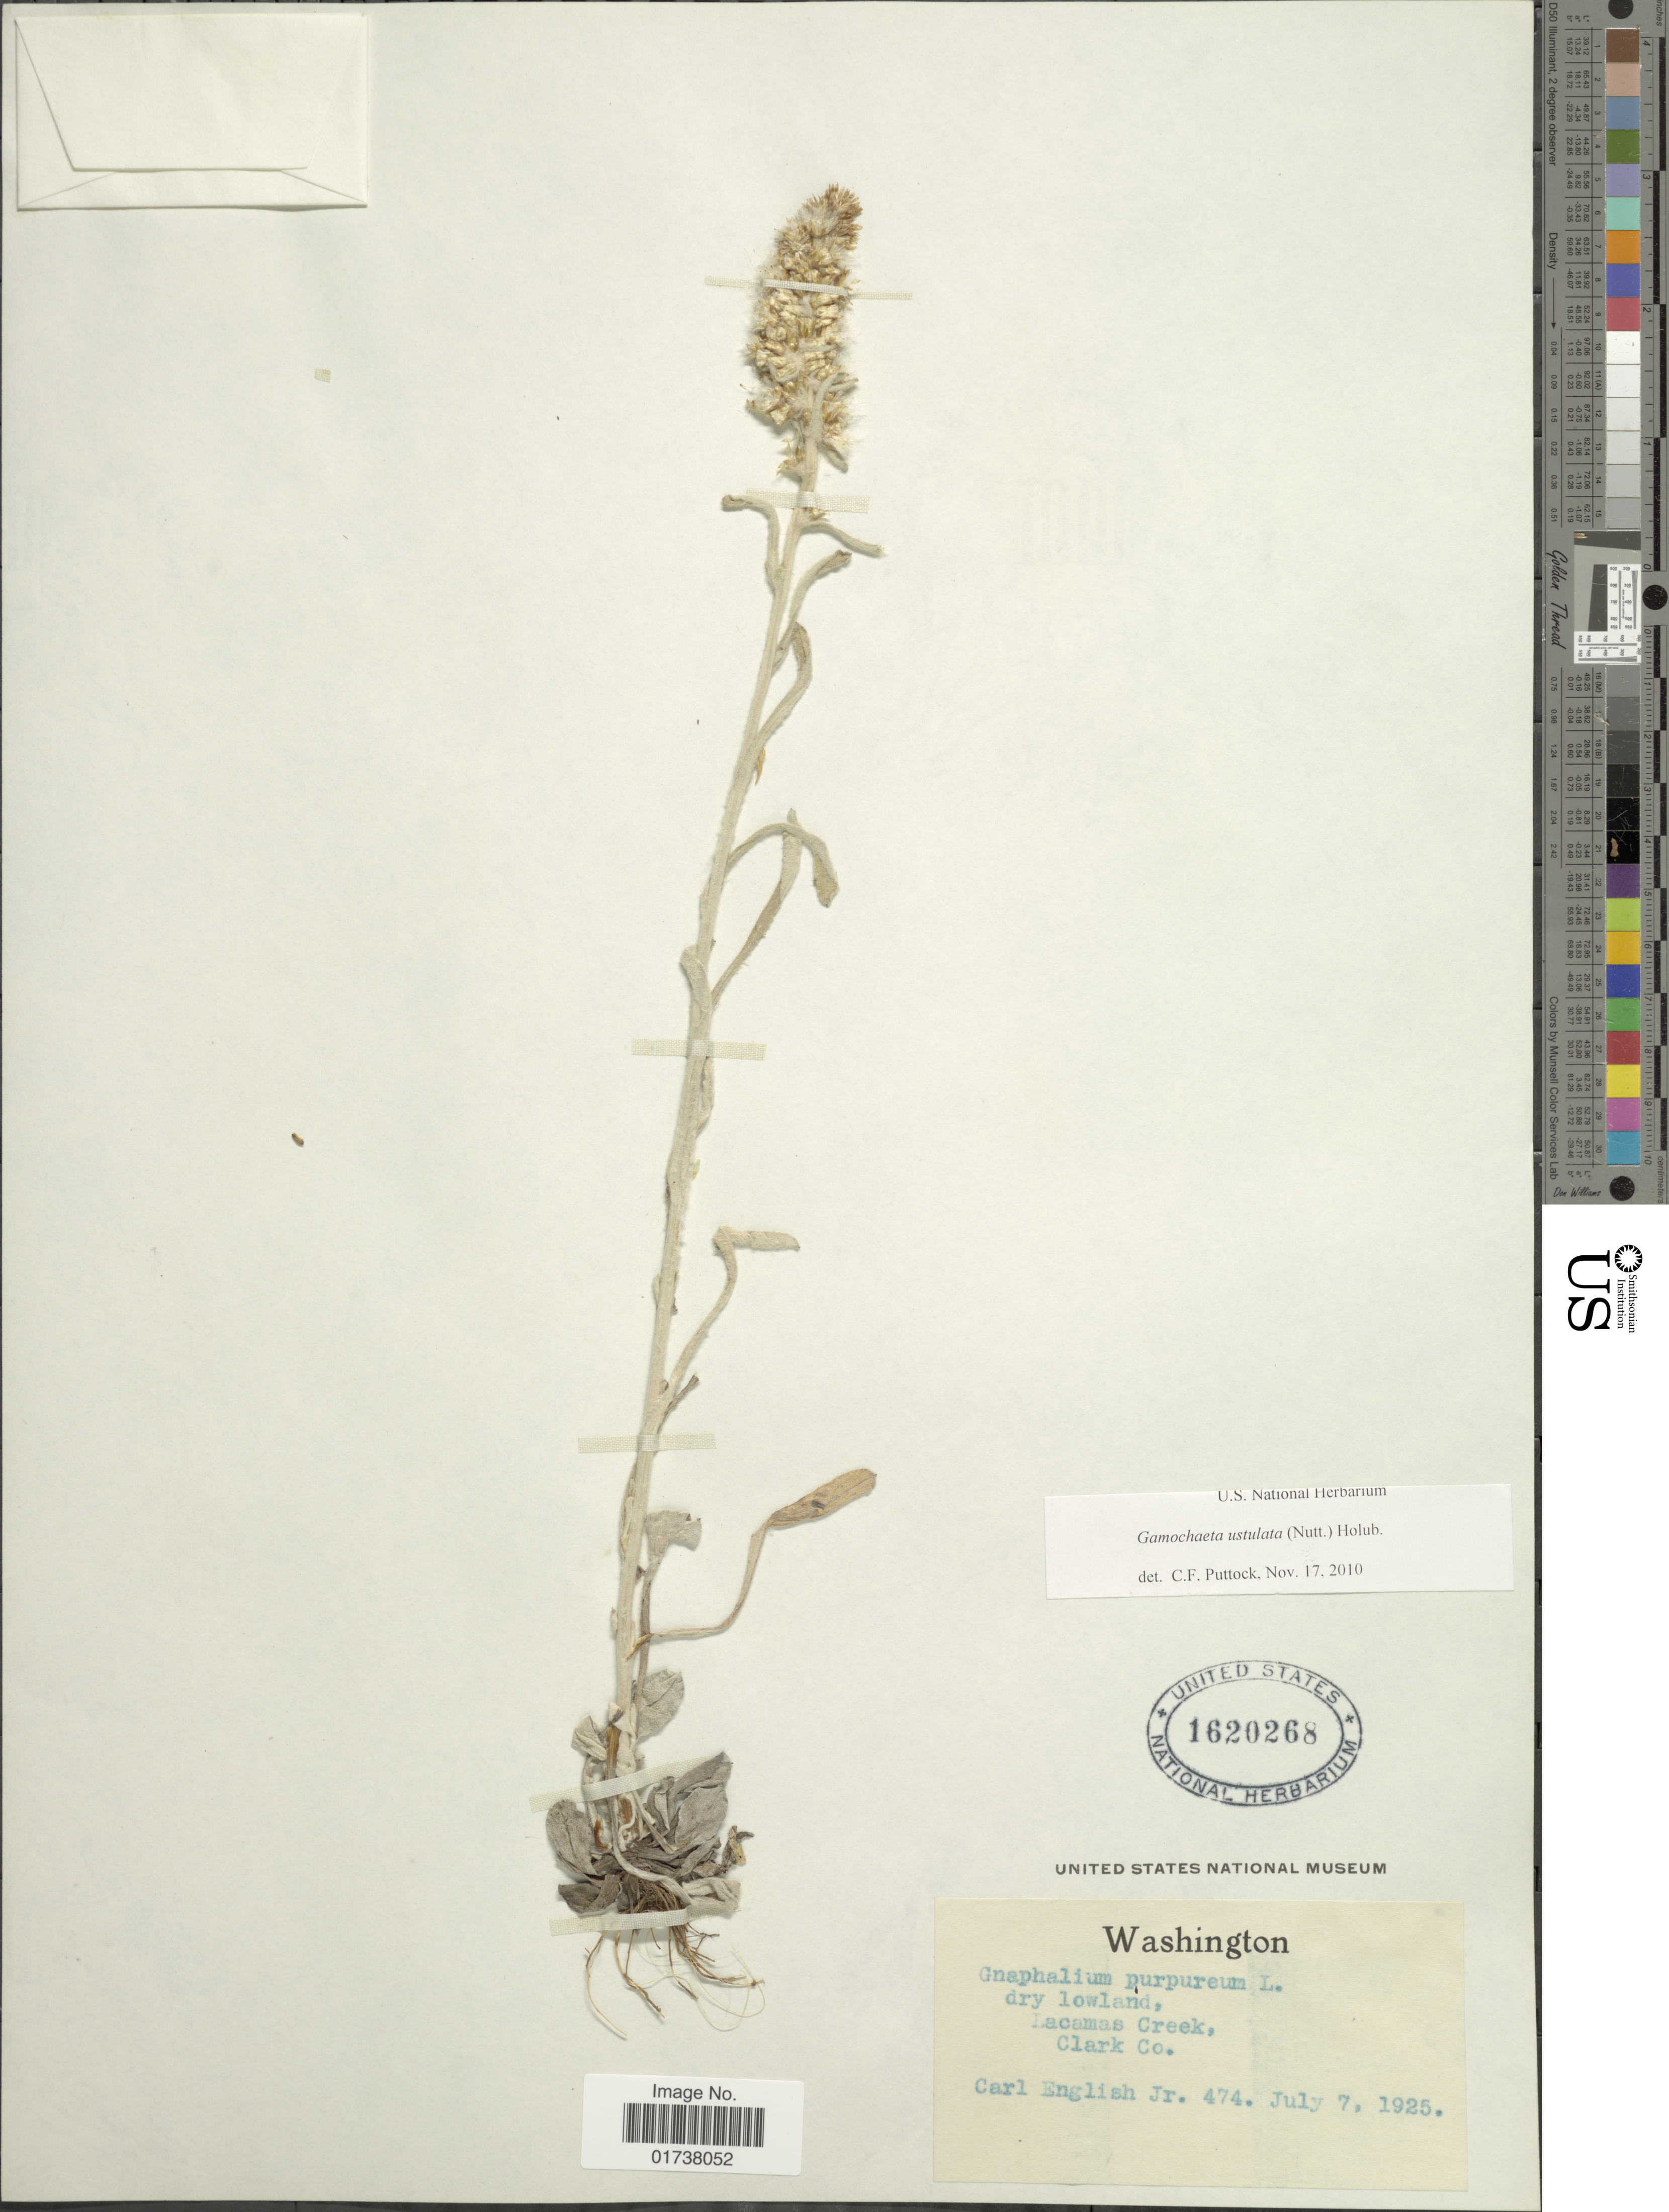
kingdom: Plantae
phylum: Tracheophyta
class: Magnoliopsida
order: Asterales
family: Asteraceae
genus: Gamochaeta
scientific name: Gamochaeta ustulata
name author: (Nutt.) Holub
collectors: C. English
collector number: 474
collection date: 1925-07-07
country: United States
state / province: Washington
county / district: Clark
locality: Lacamas Creek, Clark Co.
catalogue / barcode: US 1620268